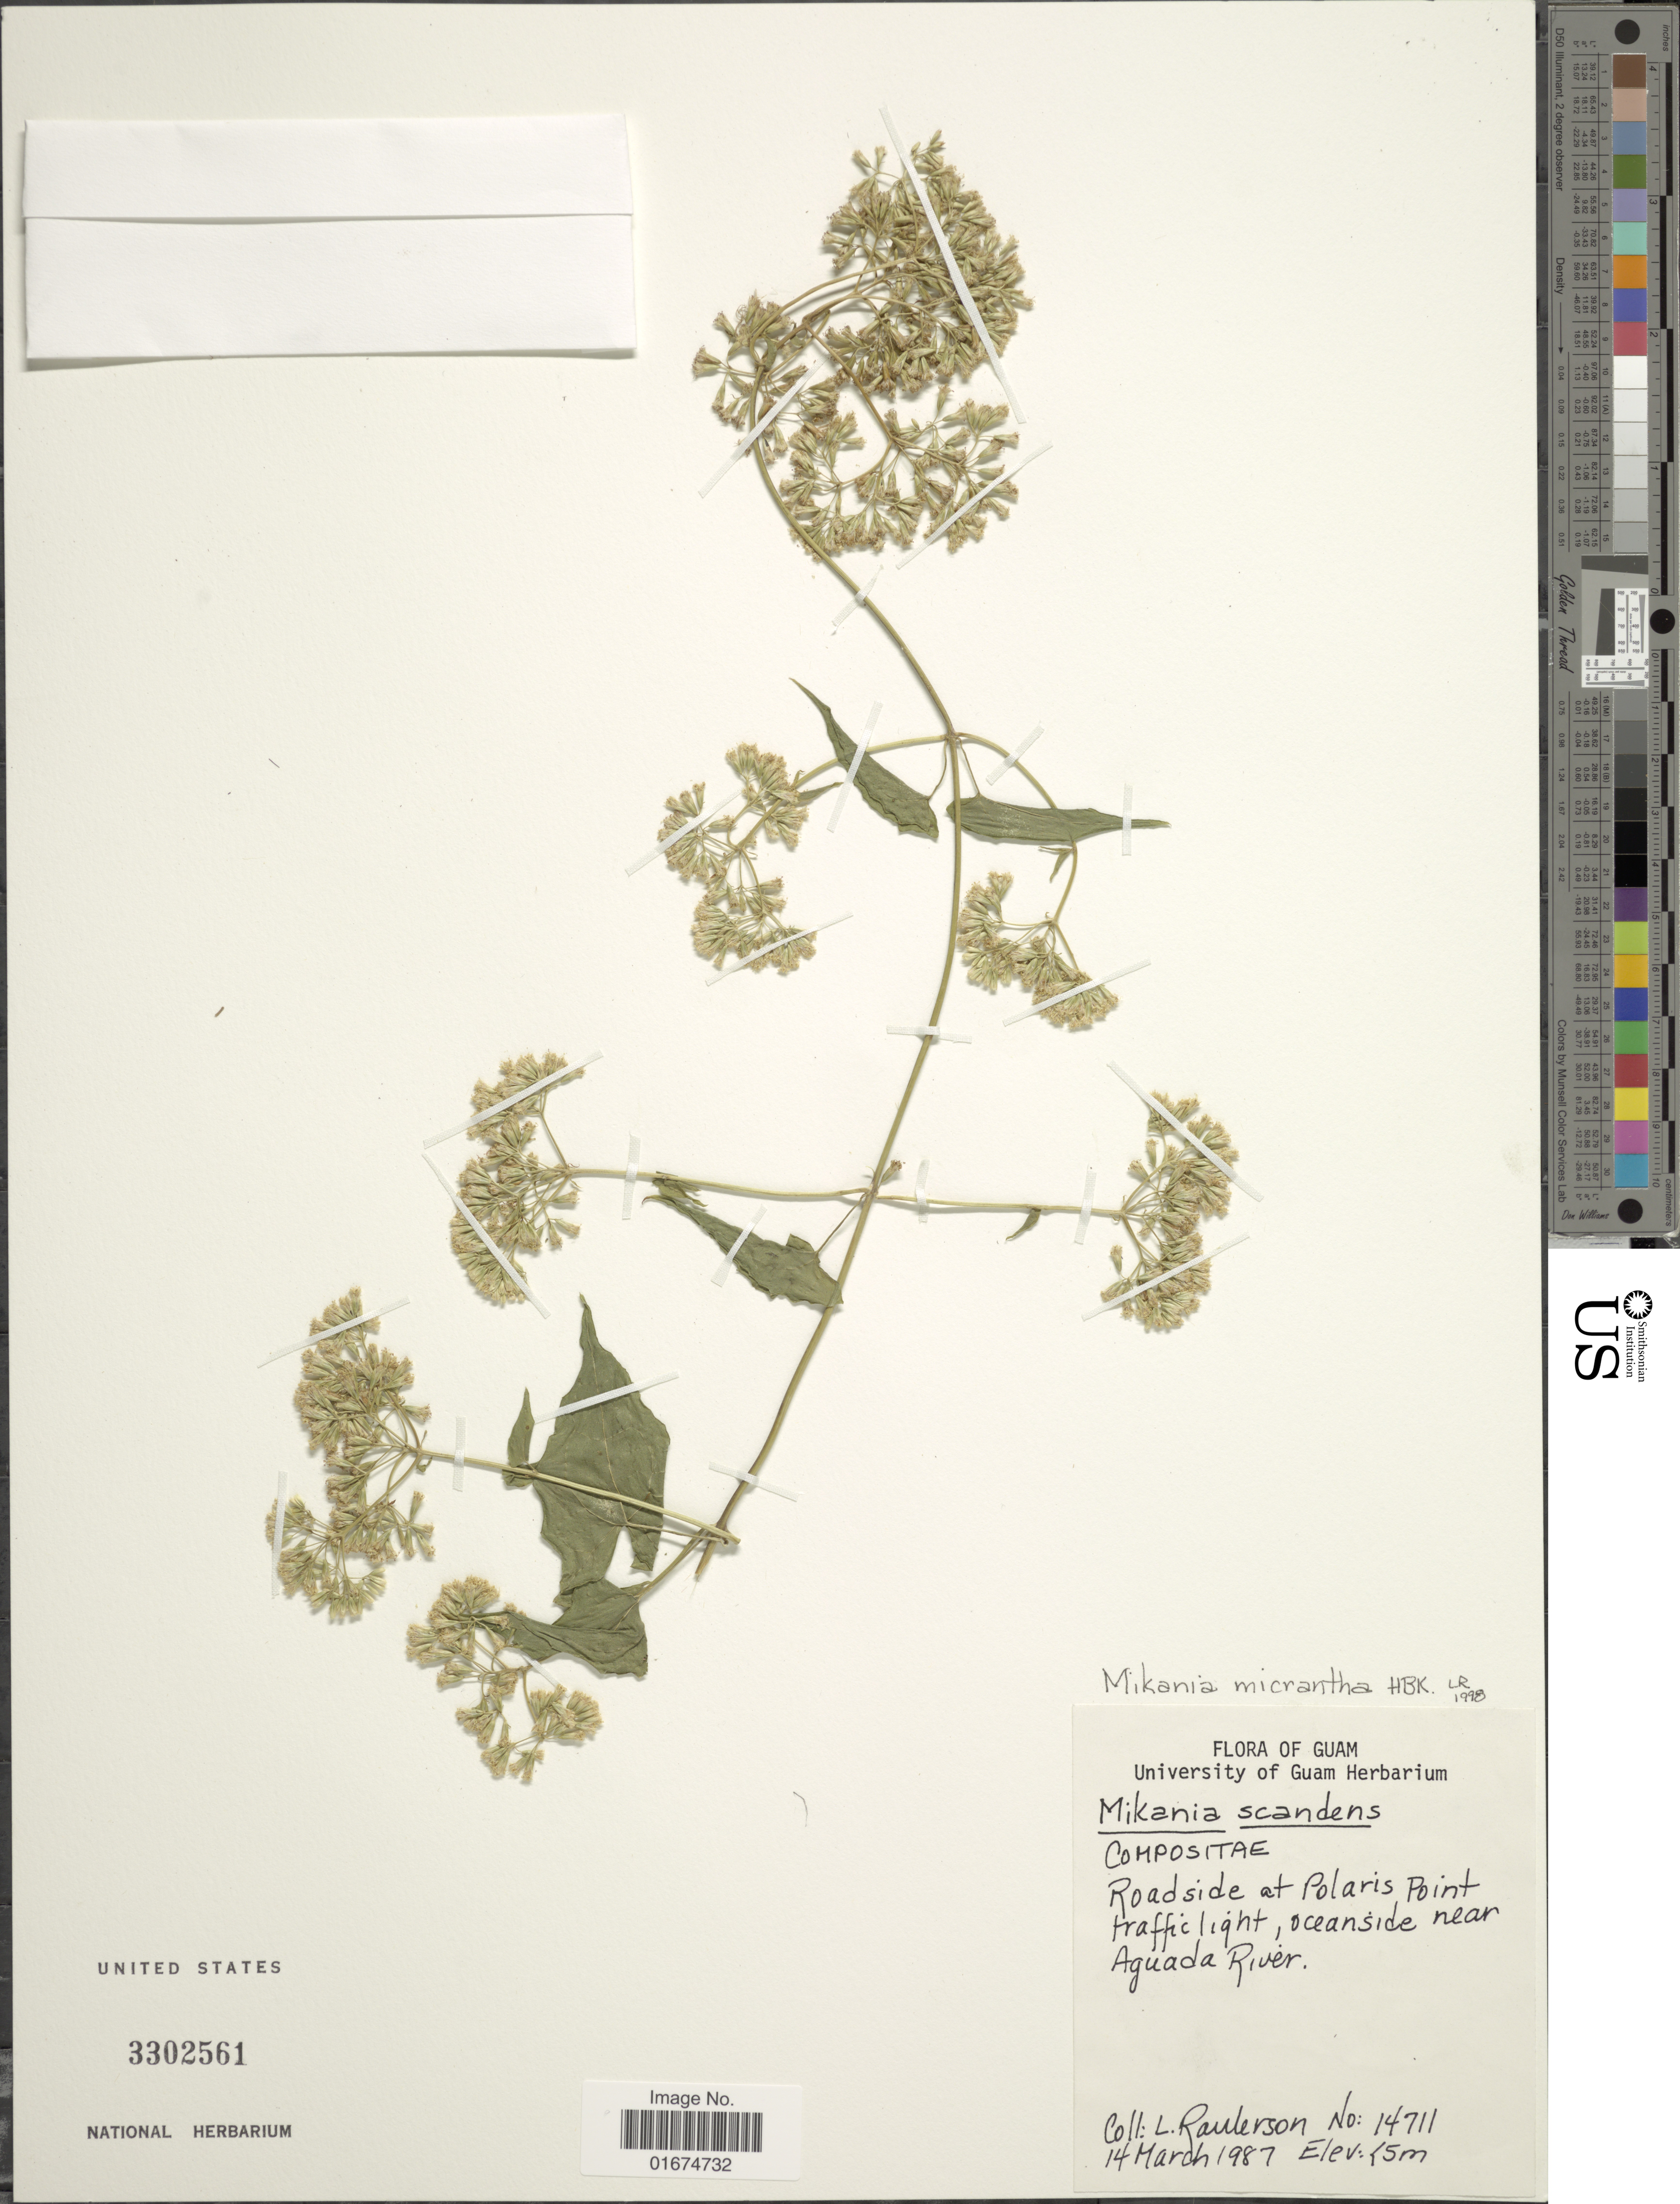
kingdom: Plantae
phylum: Tracheophyta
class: Magnoliopsida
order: Asterales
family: Asteraceae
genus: Mikania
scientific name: Mikania micrantha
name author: Kunth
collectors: L. Raulerson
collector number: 14711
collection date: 1987-03-14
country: Guam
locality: Roadside at Polaris Point traffic light, oceanside near Aguada River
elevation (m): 5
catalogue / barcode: US 3302561